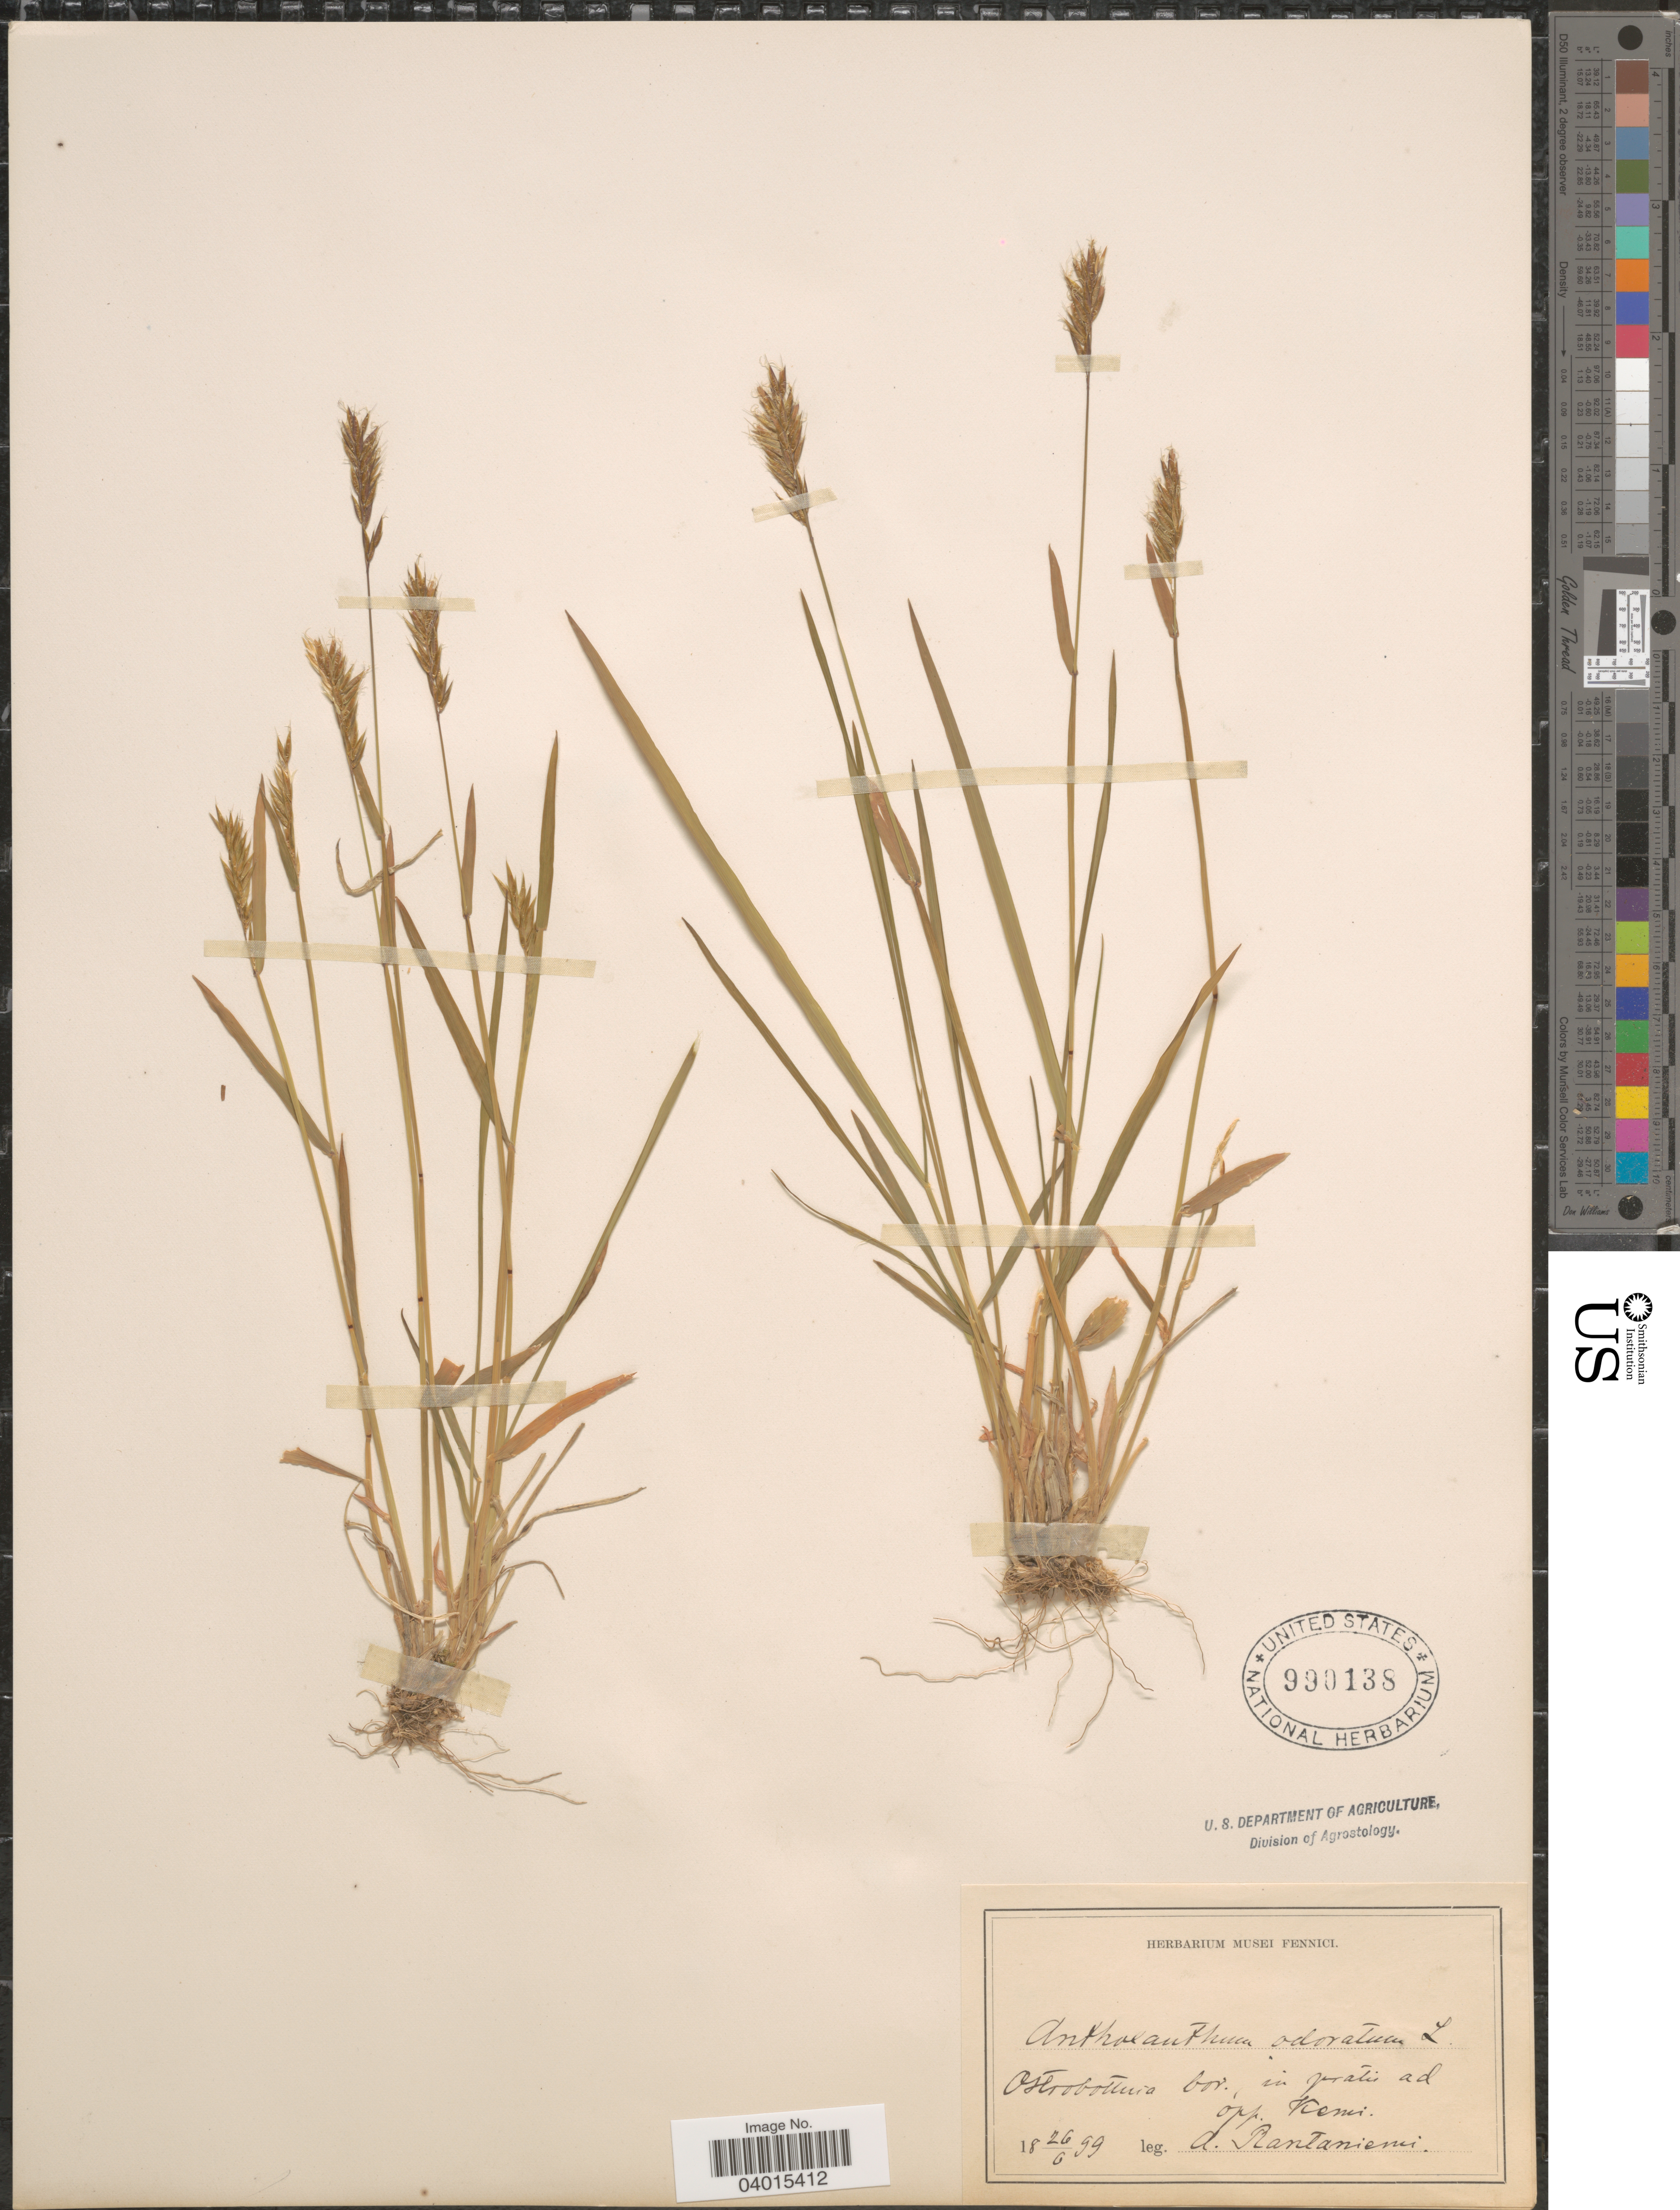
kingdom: Plantae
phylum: Tracheophyta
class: Liliopsida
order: Poales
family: Poaceae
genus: Anthoxanthum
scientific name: Anthoxanthum odoratum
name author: L.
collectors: A. Rantaniemi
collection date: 1899-06-26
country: Finland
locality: Ostrobothnia bor., in pratis ad opp. Kemi.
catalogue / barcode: US 990138